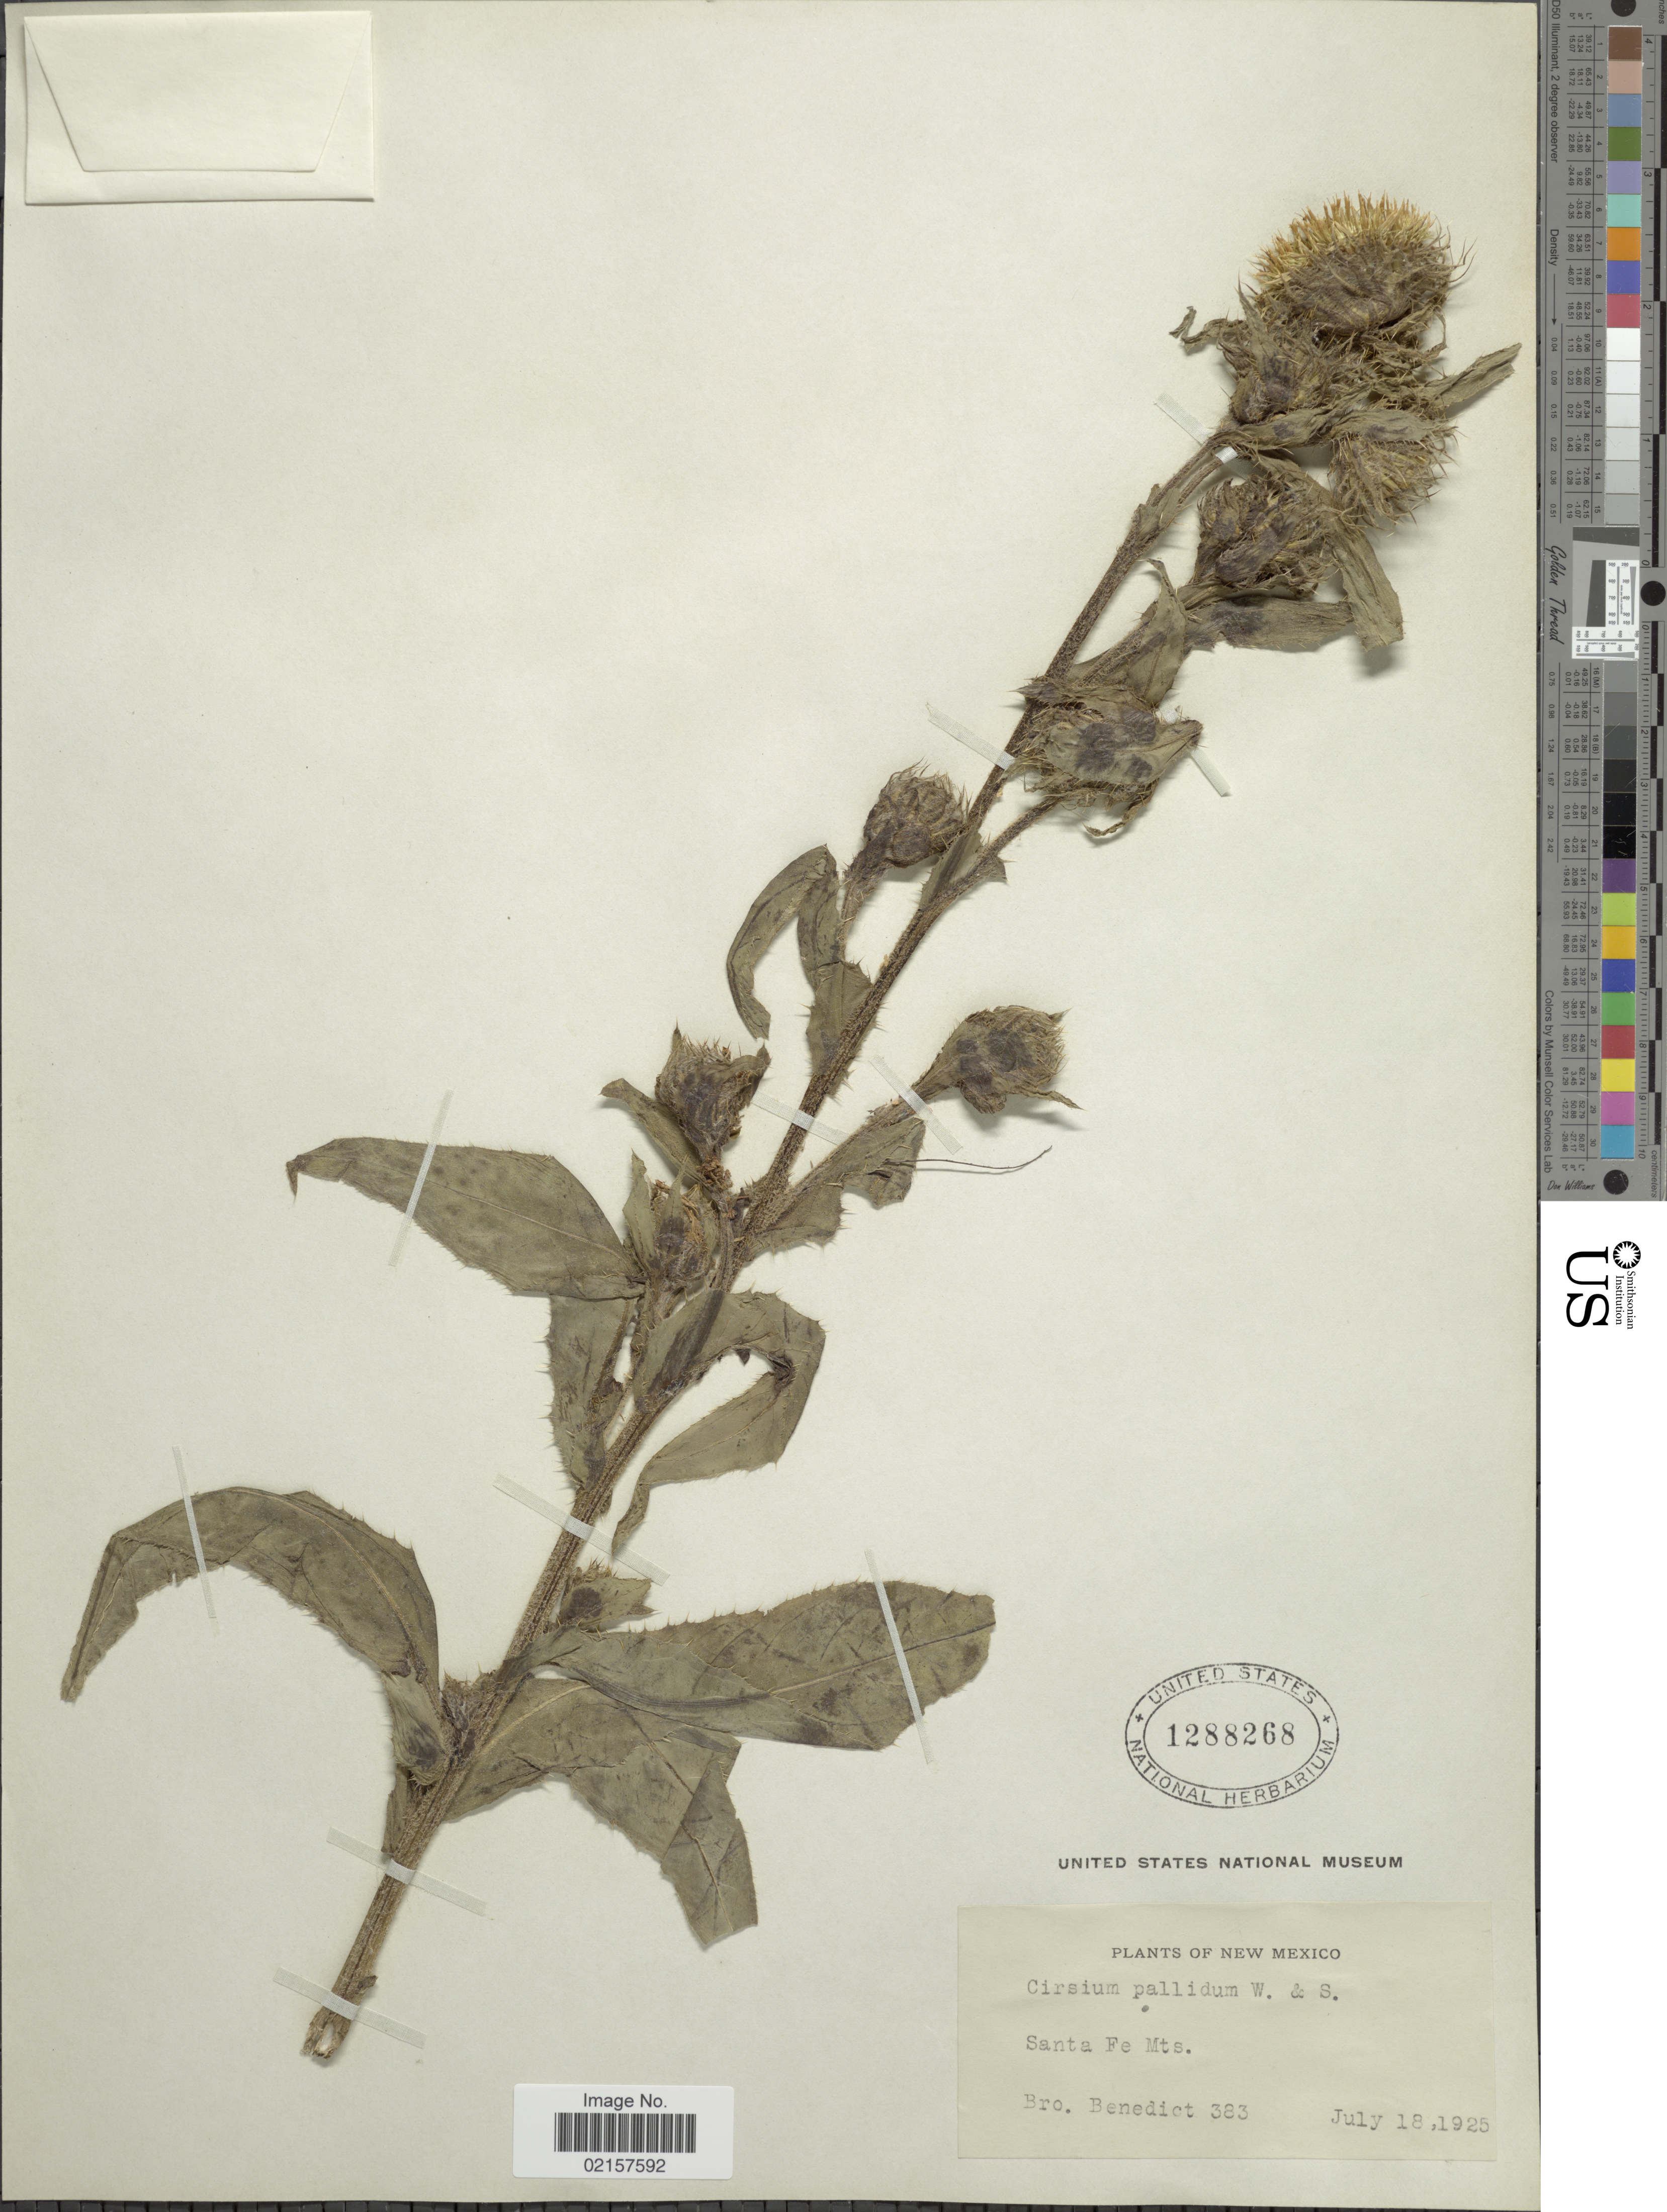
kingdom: Plantae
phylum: Tracheophyta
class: Magnoliopsida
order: Asterales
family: Asteraceae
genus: Cirsium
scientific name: Cirsium parryi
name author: (A. Gray) Petr.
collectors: B. Ayers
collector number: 383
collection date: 1925-07-18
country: United States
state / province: New Mexico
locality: Santa Fe Mts.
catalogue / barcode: US 1288268